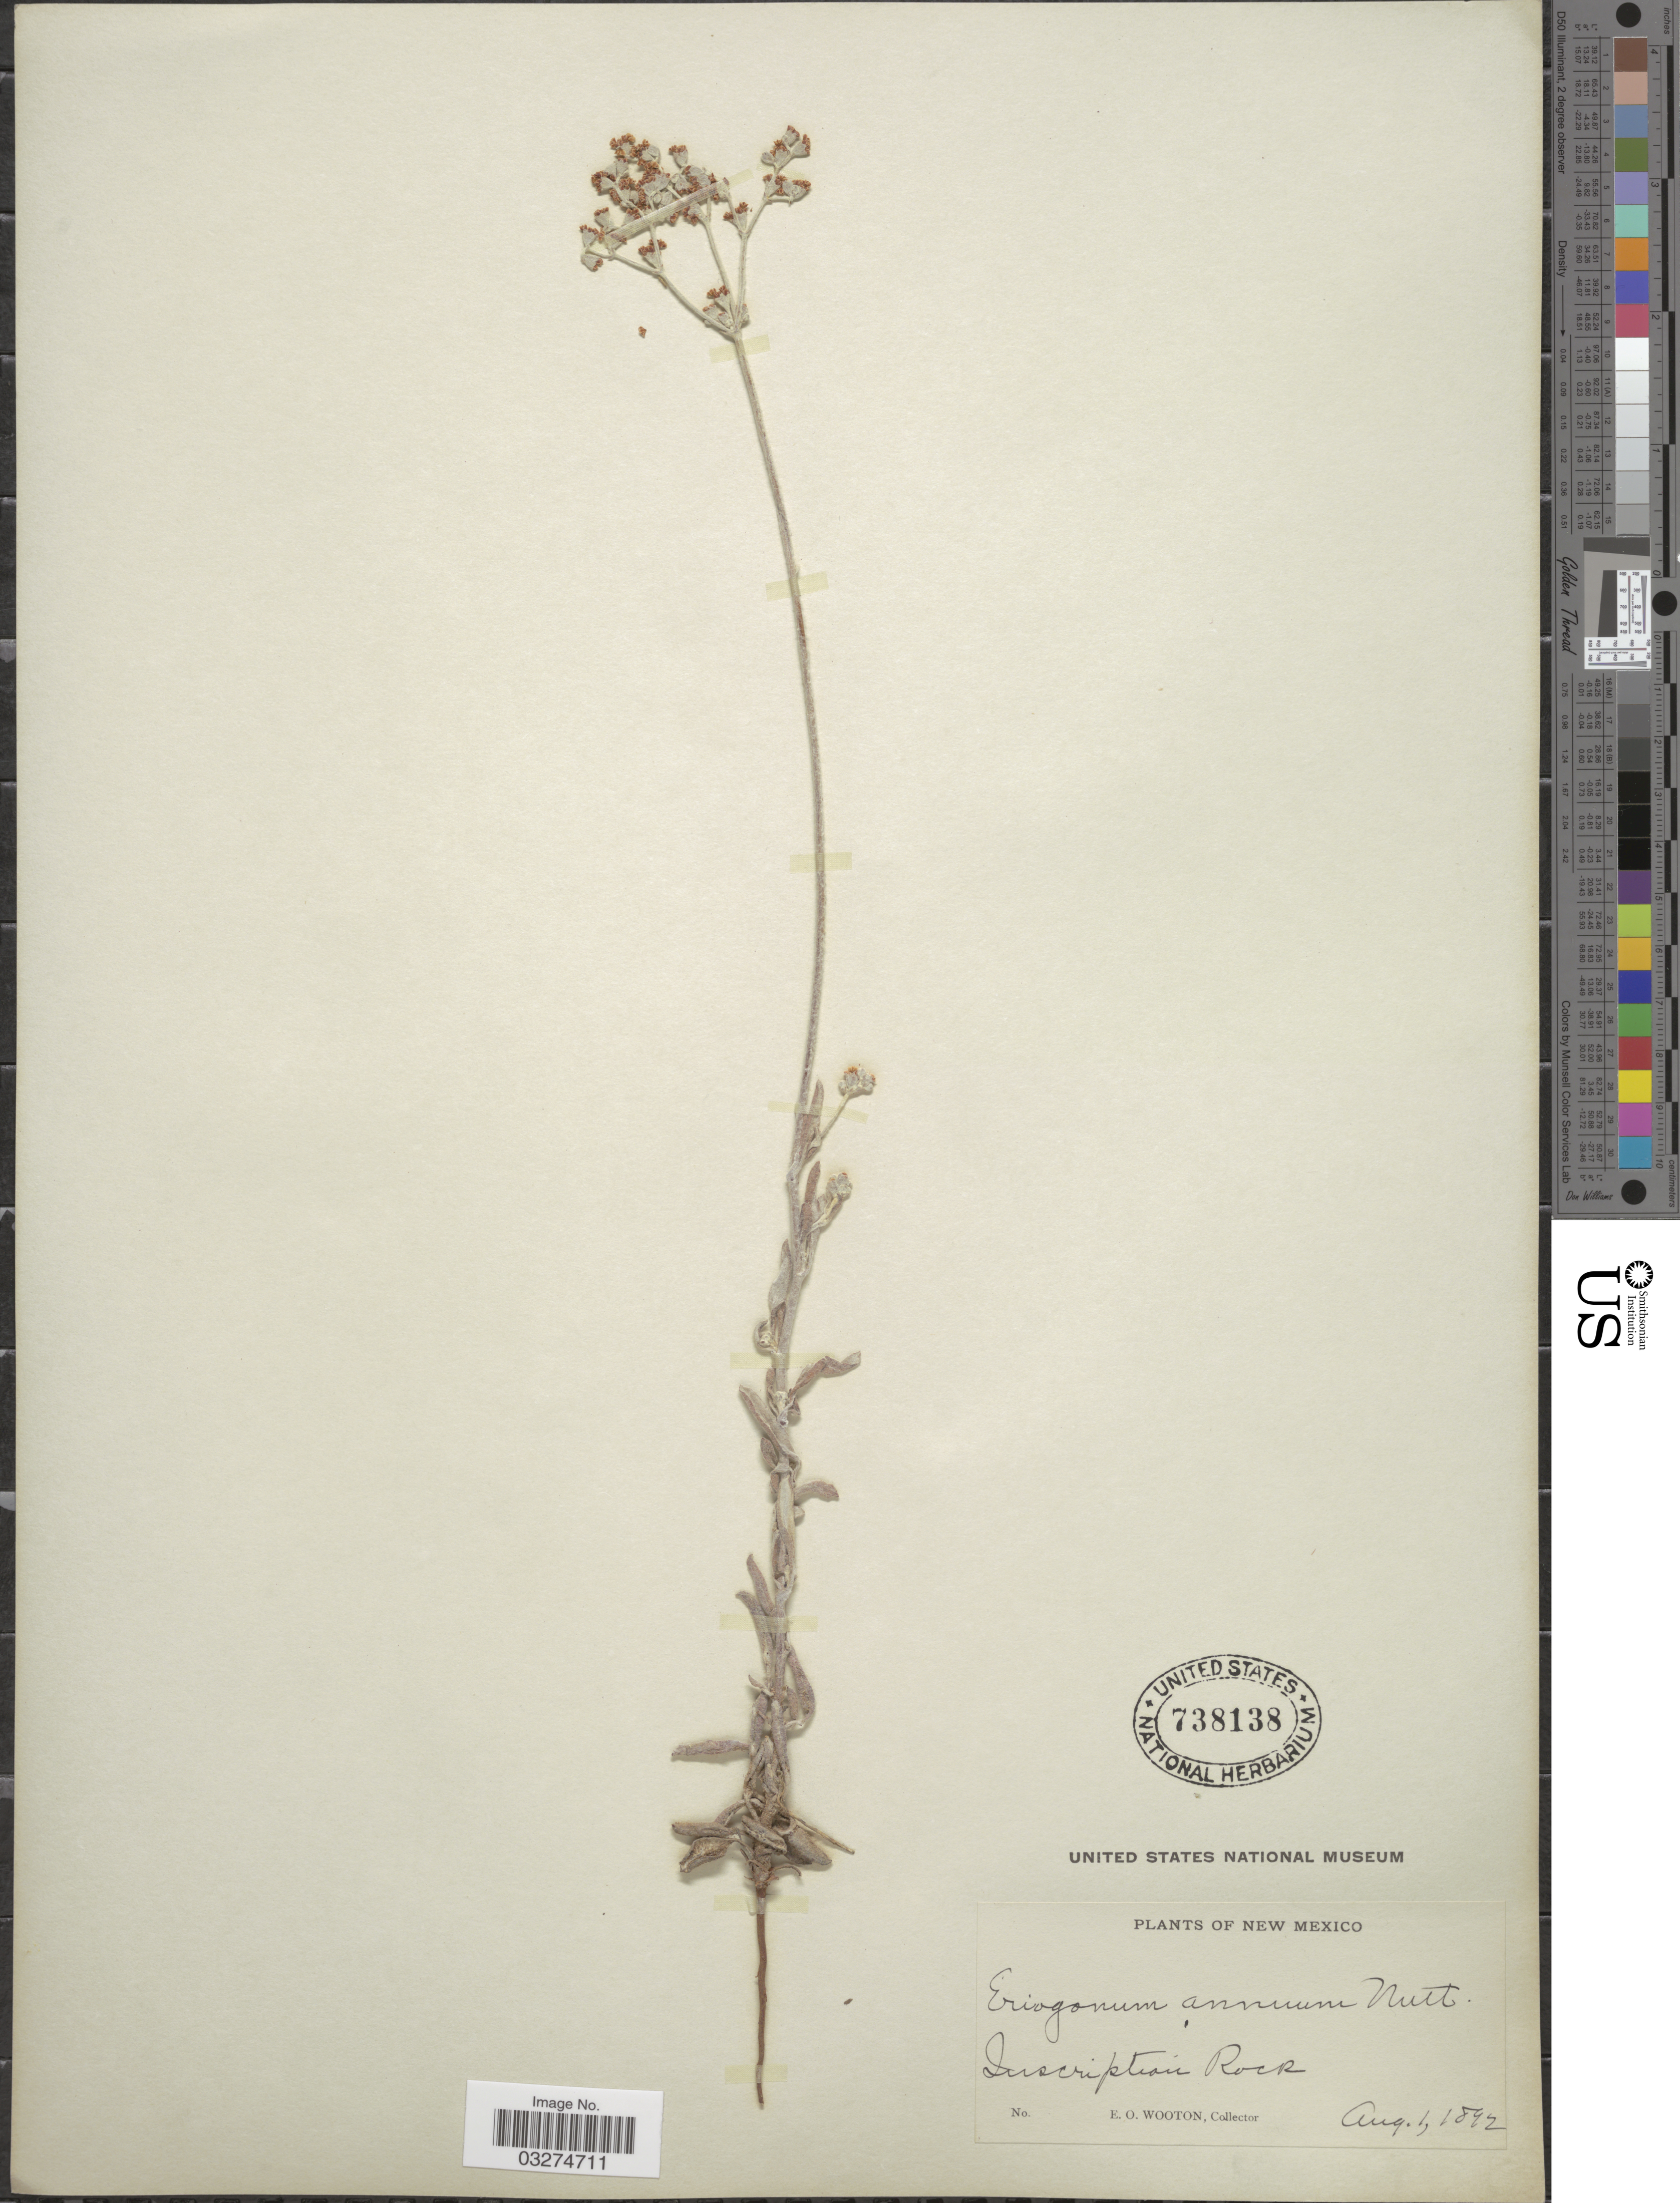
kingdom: Plantae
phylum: Tracheophyta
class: Magnoliopsida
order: Caryophyllales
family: Polygonaceae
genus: Eriogonum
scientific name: Eriogonum annuum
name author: Nutt.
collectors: E. O. Wooton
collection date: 1892-08-01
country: United States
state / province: New Mexico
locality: Inscription Rock.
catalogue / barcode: US 738138